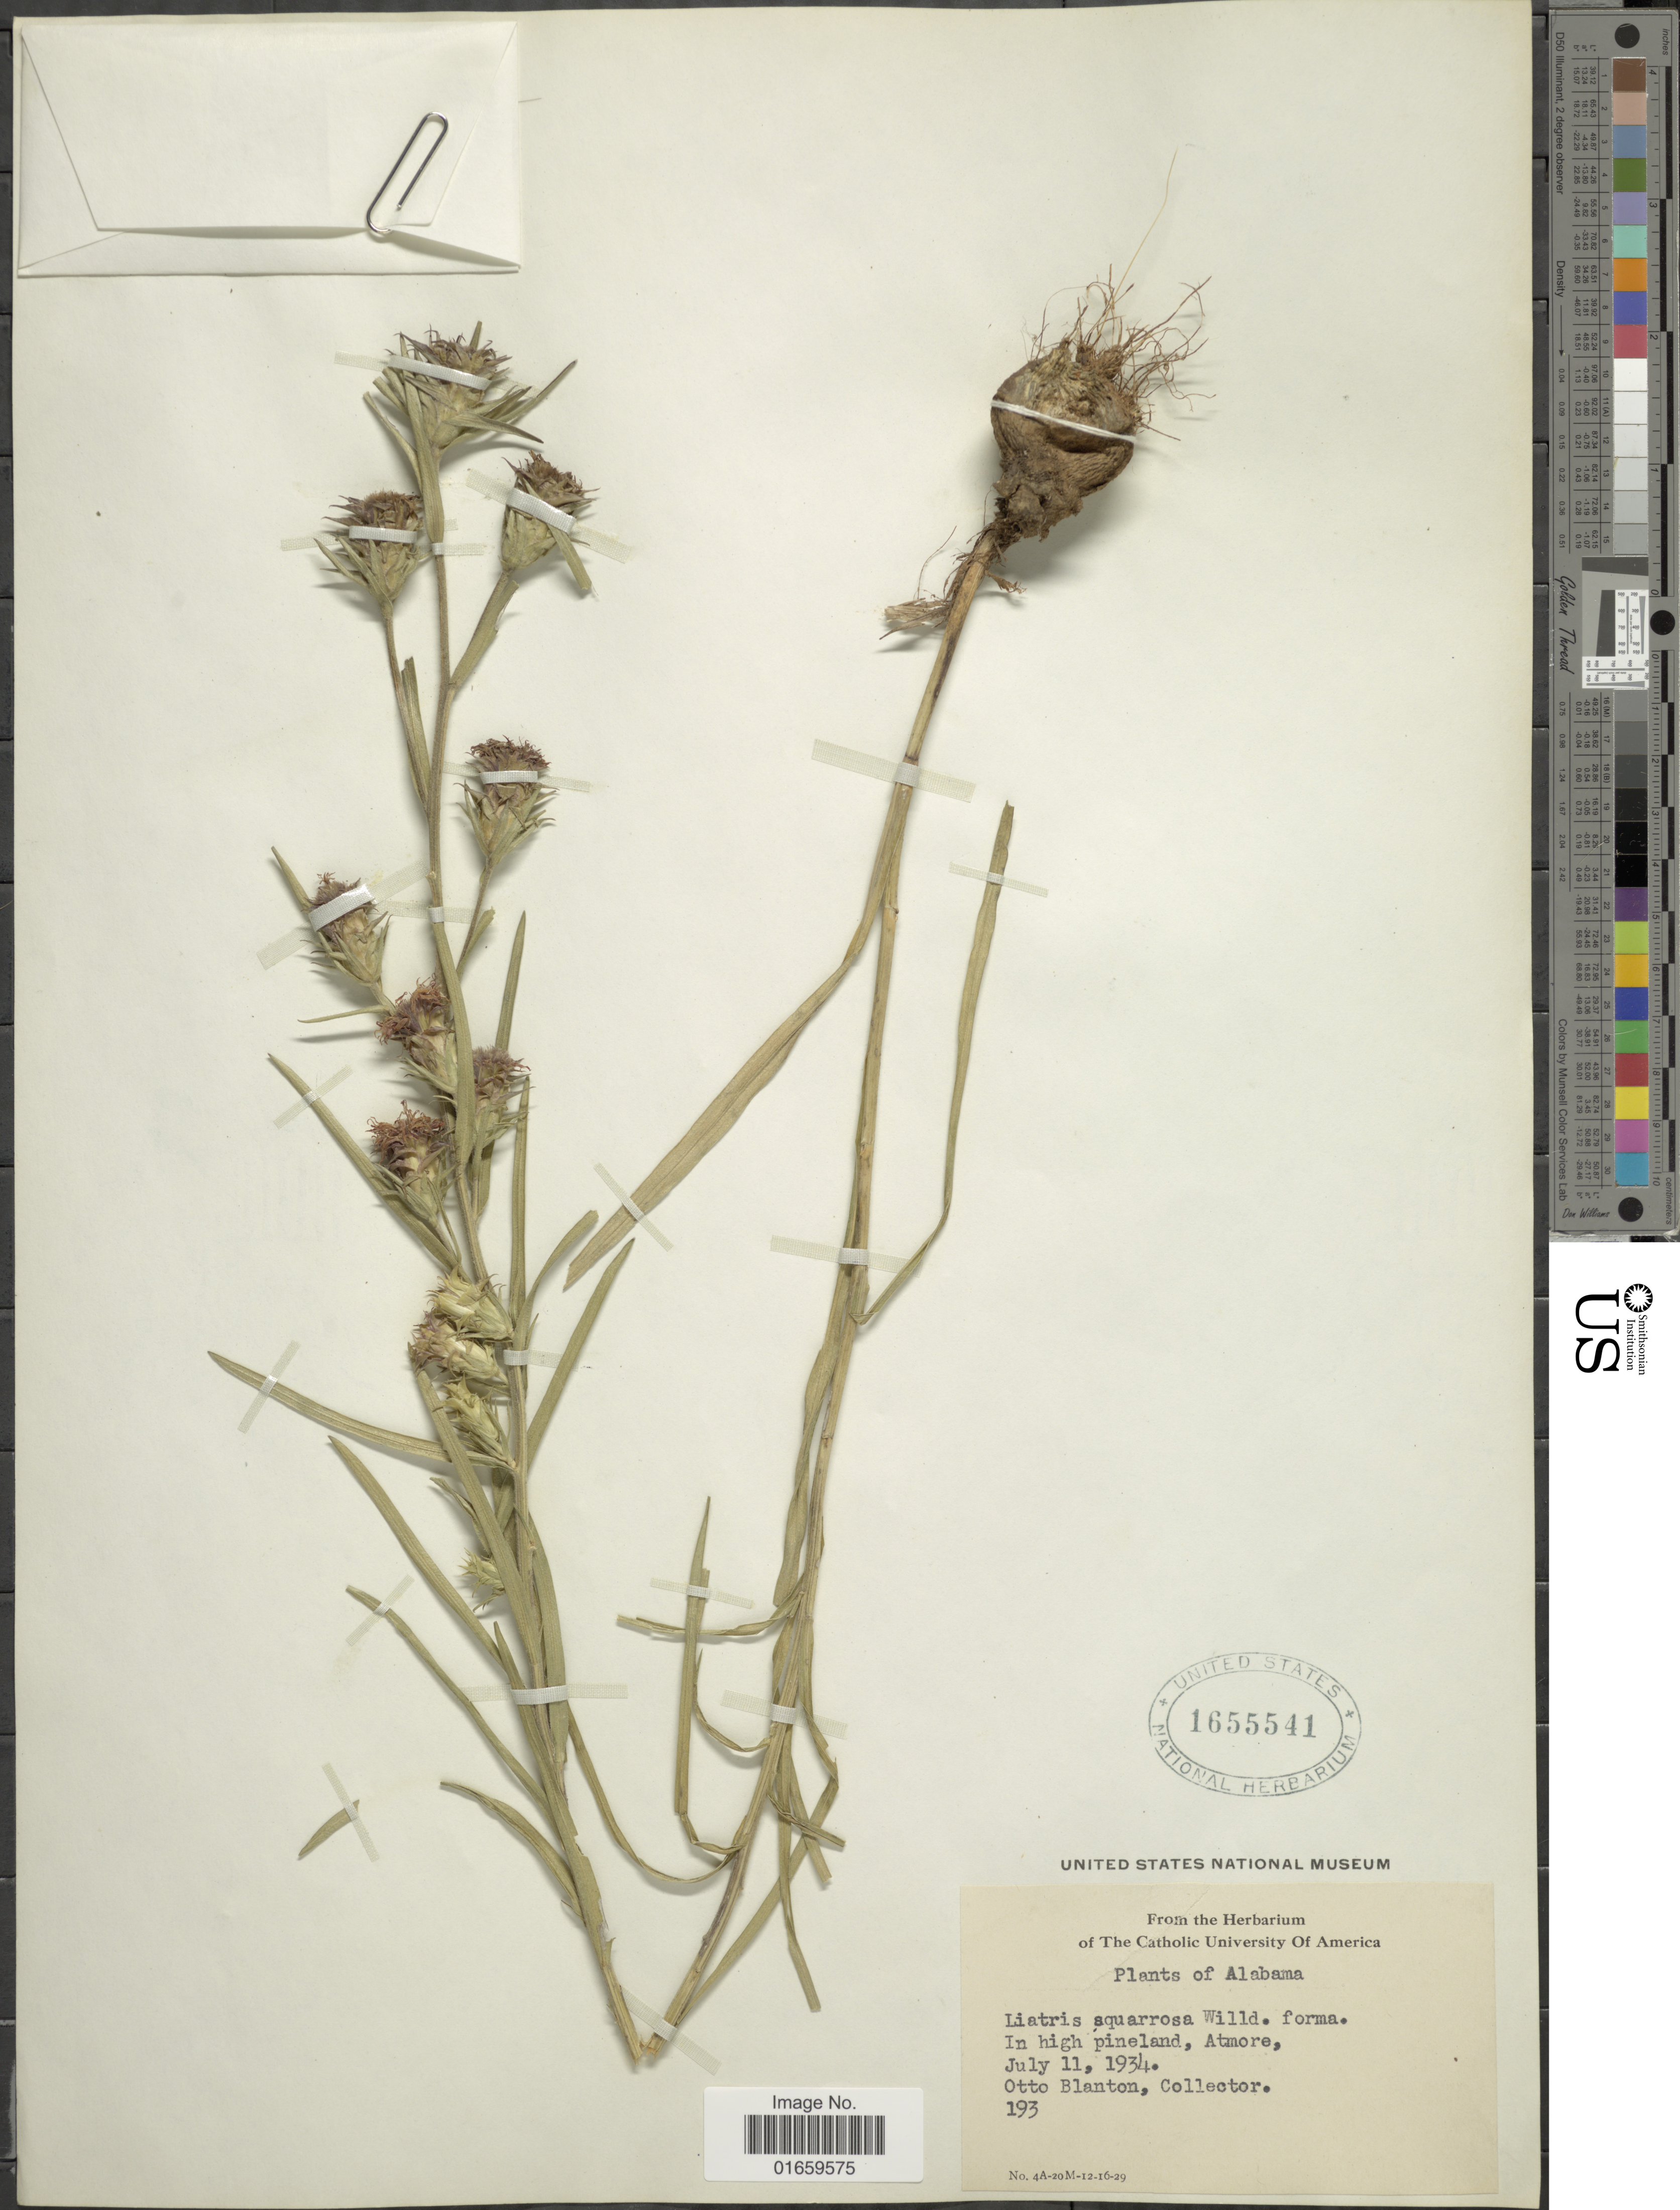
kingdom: Plantae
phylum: Tracheophyta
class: Magnoliopsida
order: Asterales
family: Asteraceae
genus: Liatris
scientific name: Liatris squarrosa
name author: (L.) Michx.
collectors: O. Blanton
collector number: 193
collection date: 1934-07-11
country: United States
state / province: Alabama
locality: Atmore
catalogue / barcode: US 1655541